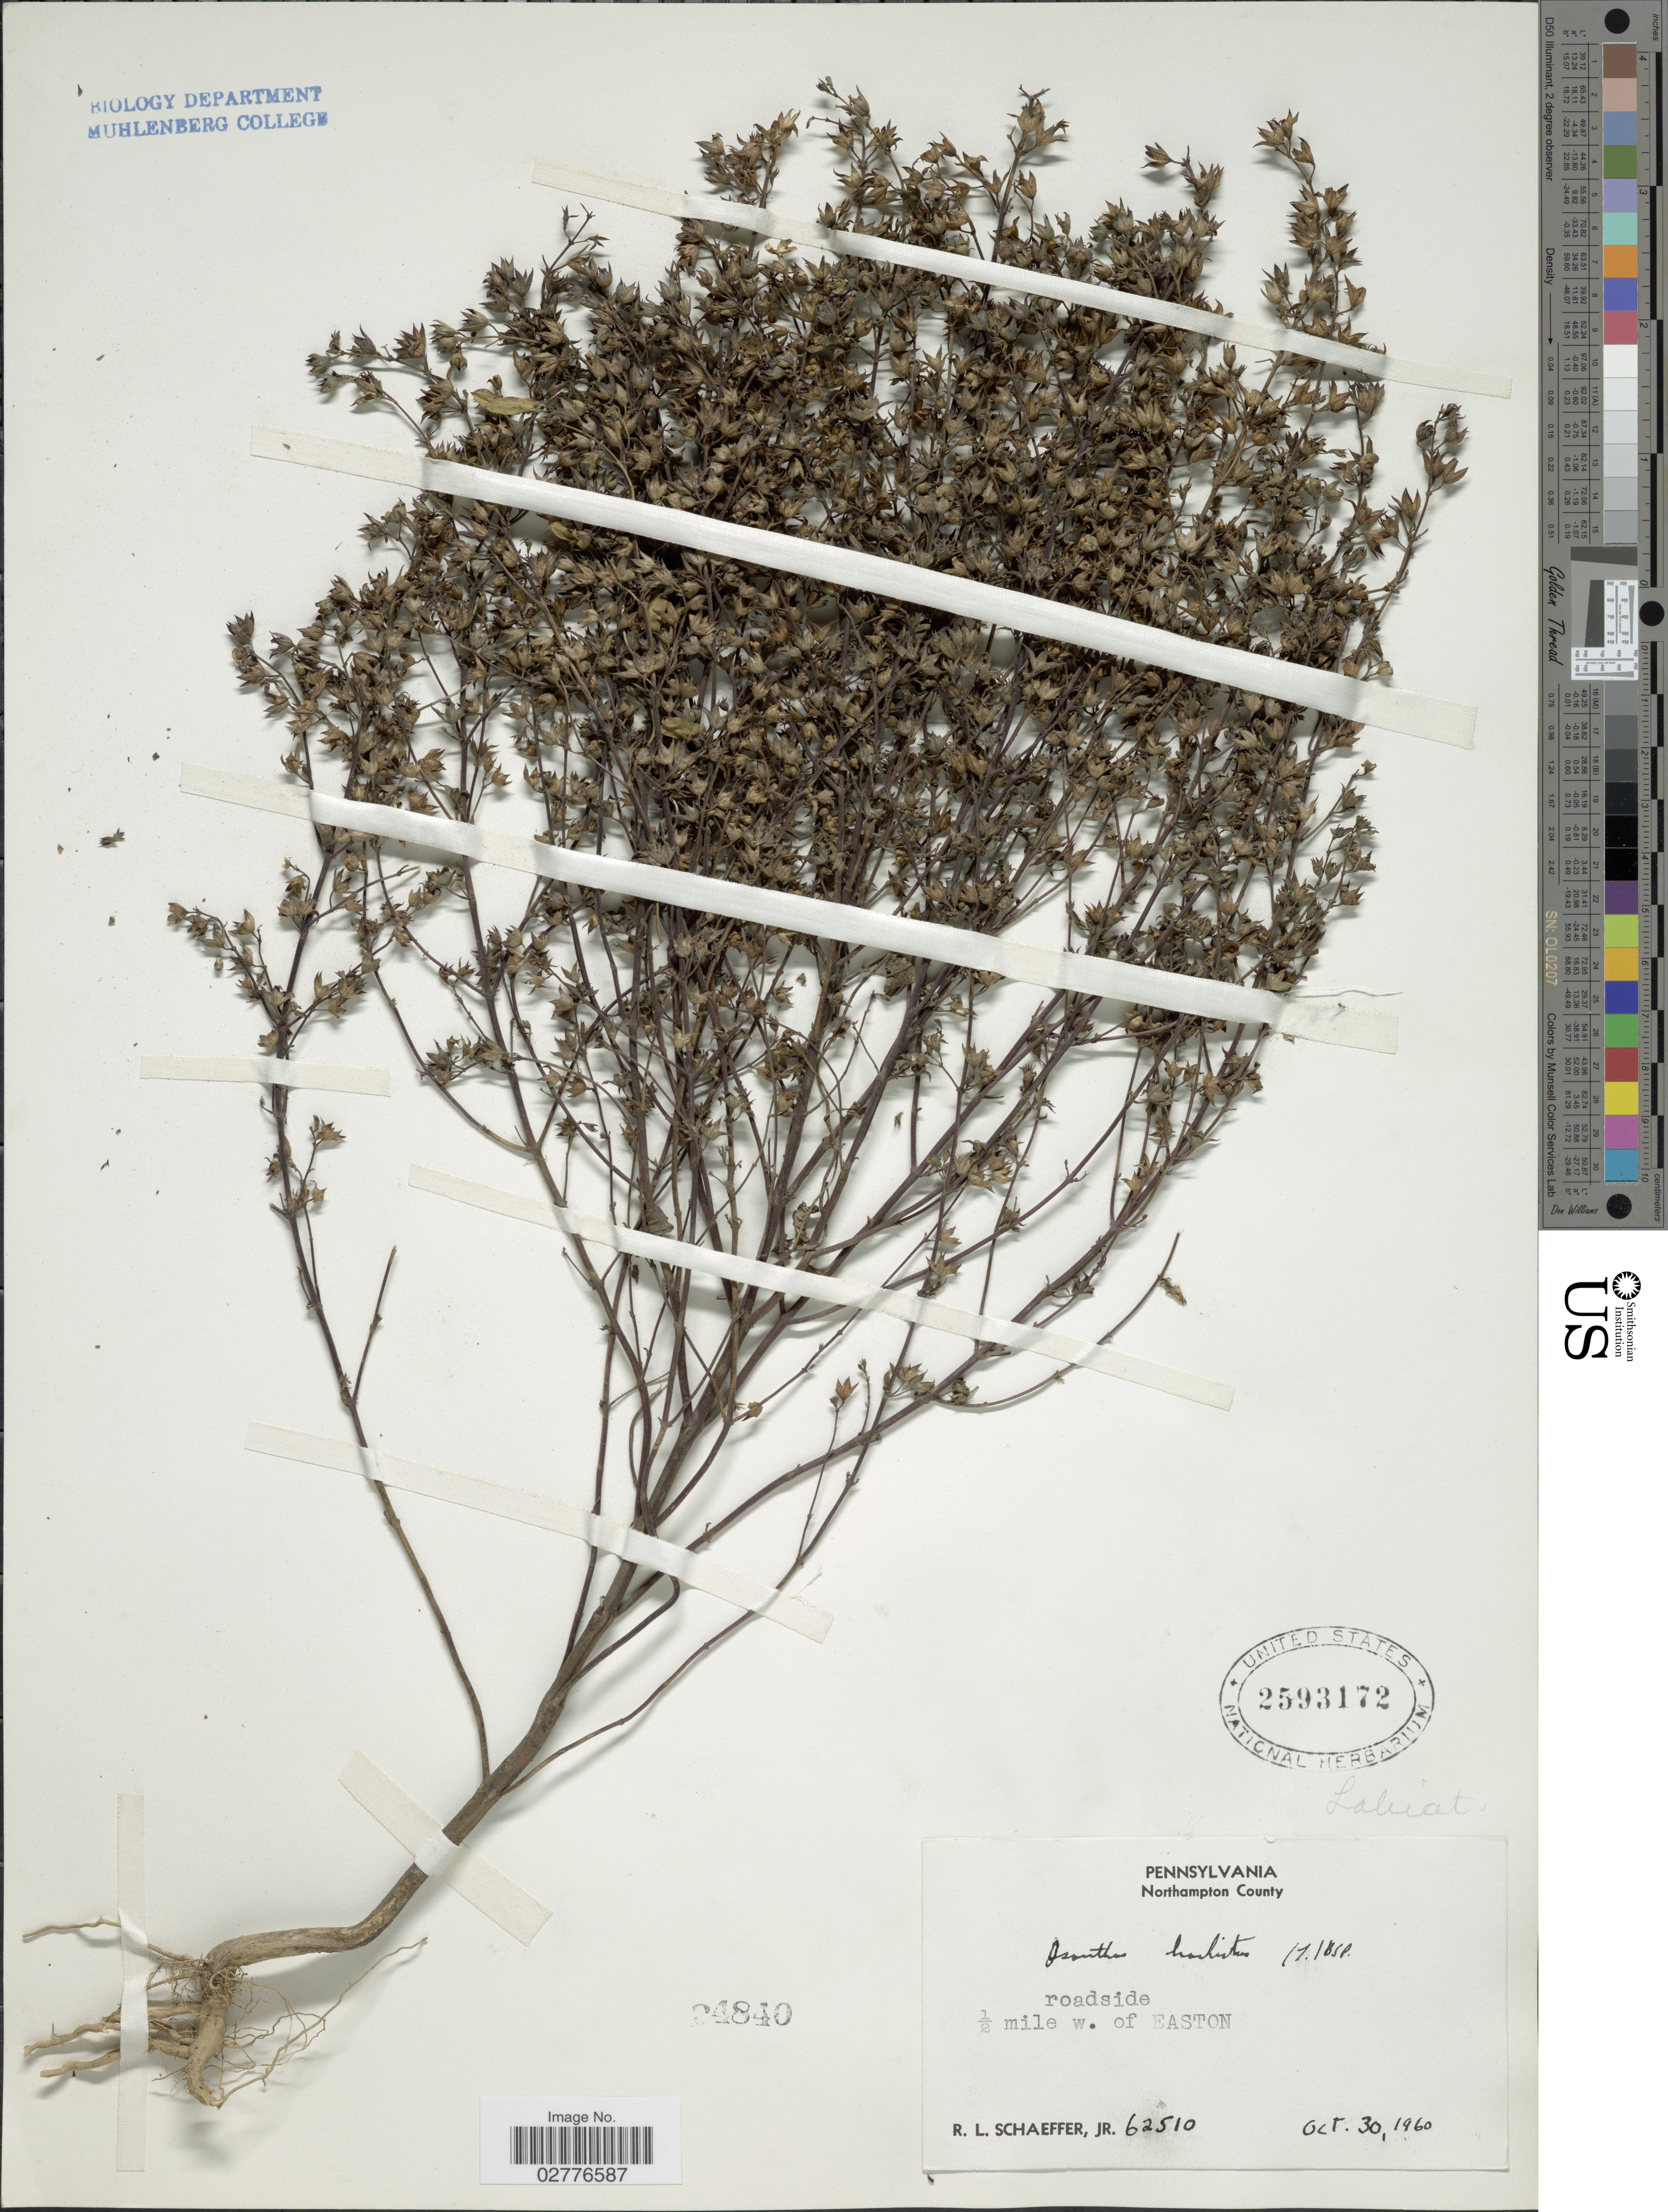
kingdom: Plantae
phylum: Tracheophyta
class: Magnoliopsida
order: Lamiales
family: Lamiaceae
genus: Trichostema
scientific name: Trichostema brachiatum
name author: L.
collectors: R. L. Schaeffer Jr.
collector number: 62510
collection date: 1960-10-30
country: United States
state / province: Pennsylvania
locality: Northampton County. Roadside, ½ mile w. of Easton.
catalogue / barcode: US 2593172